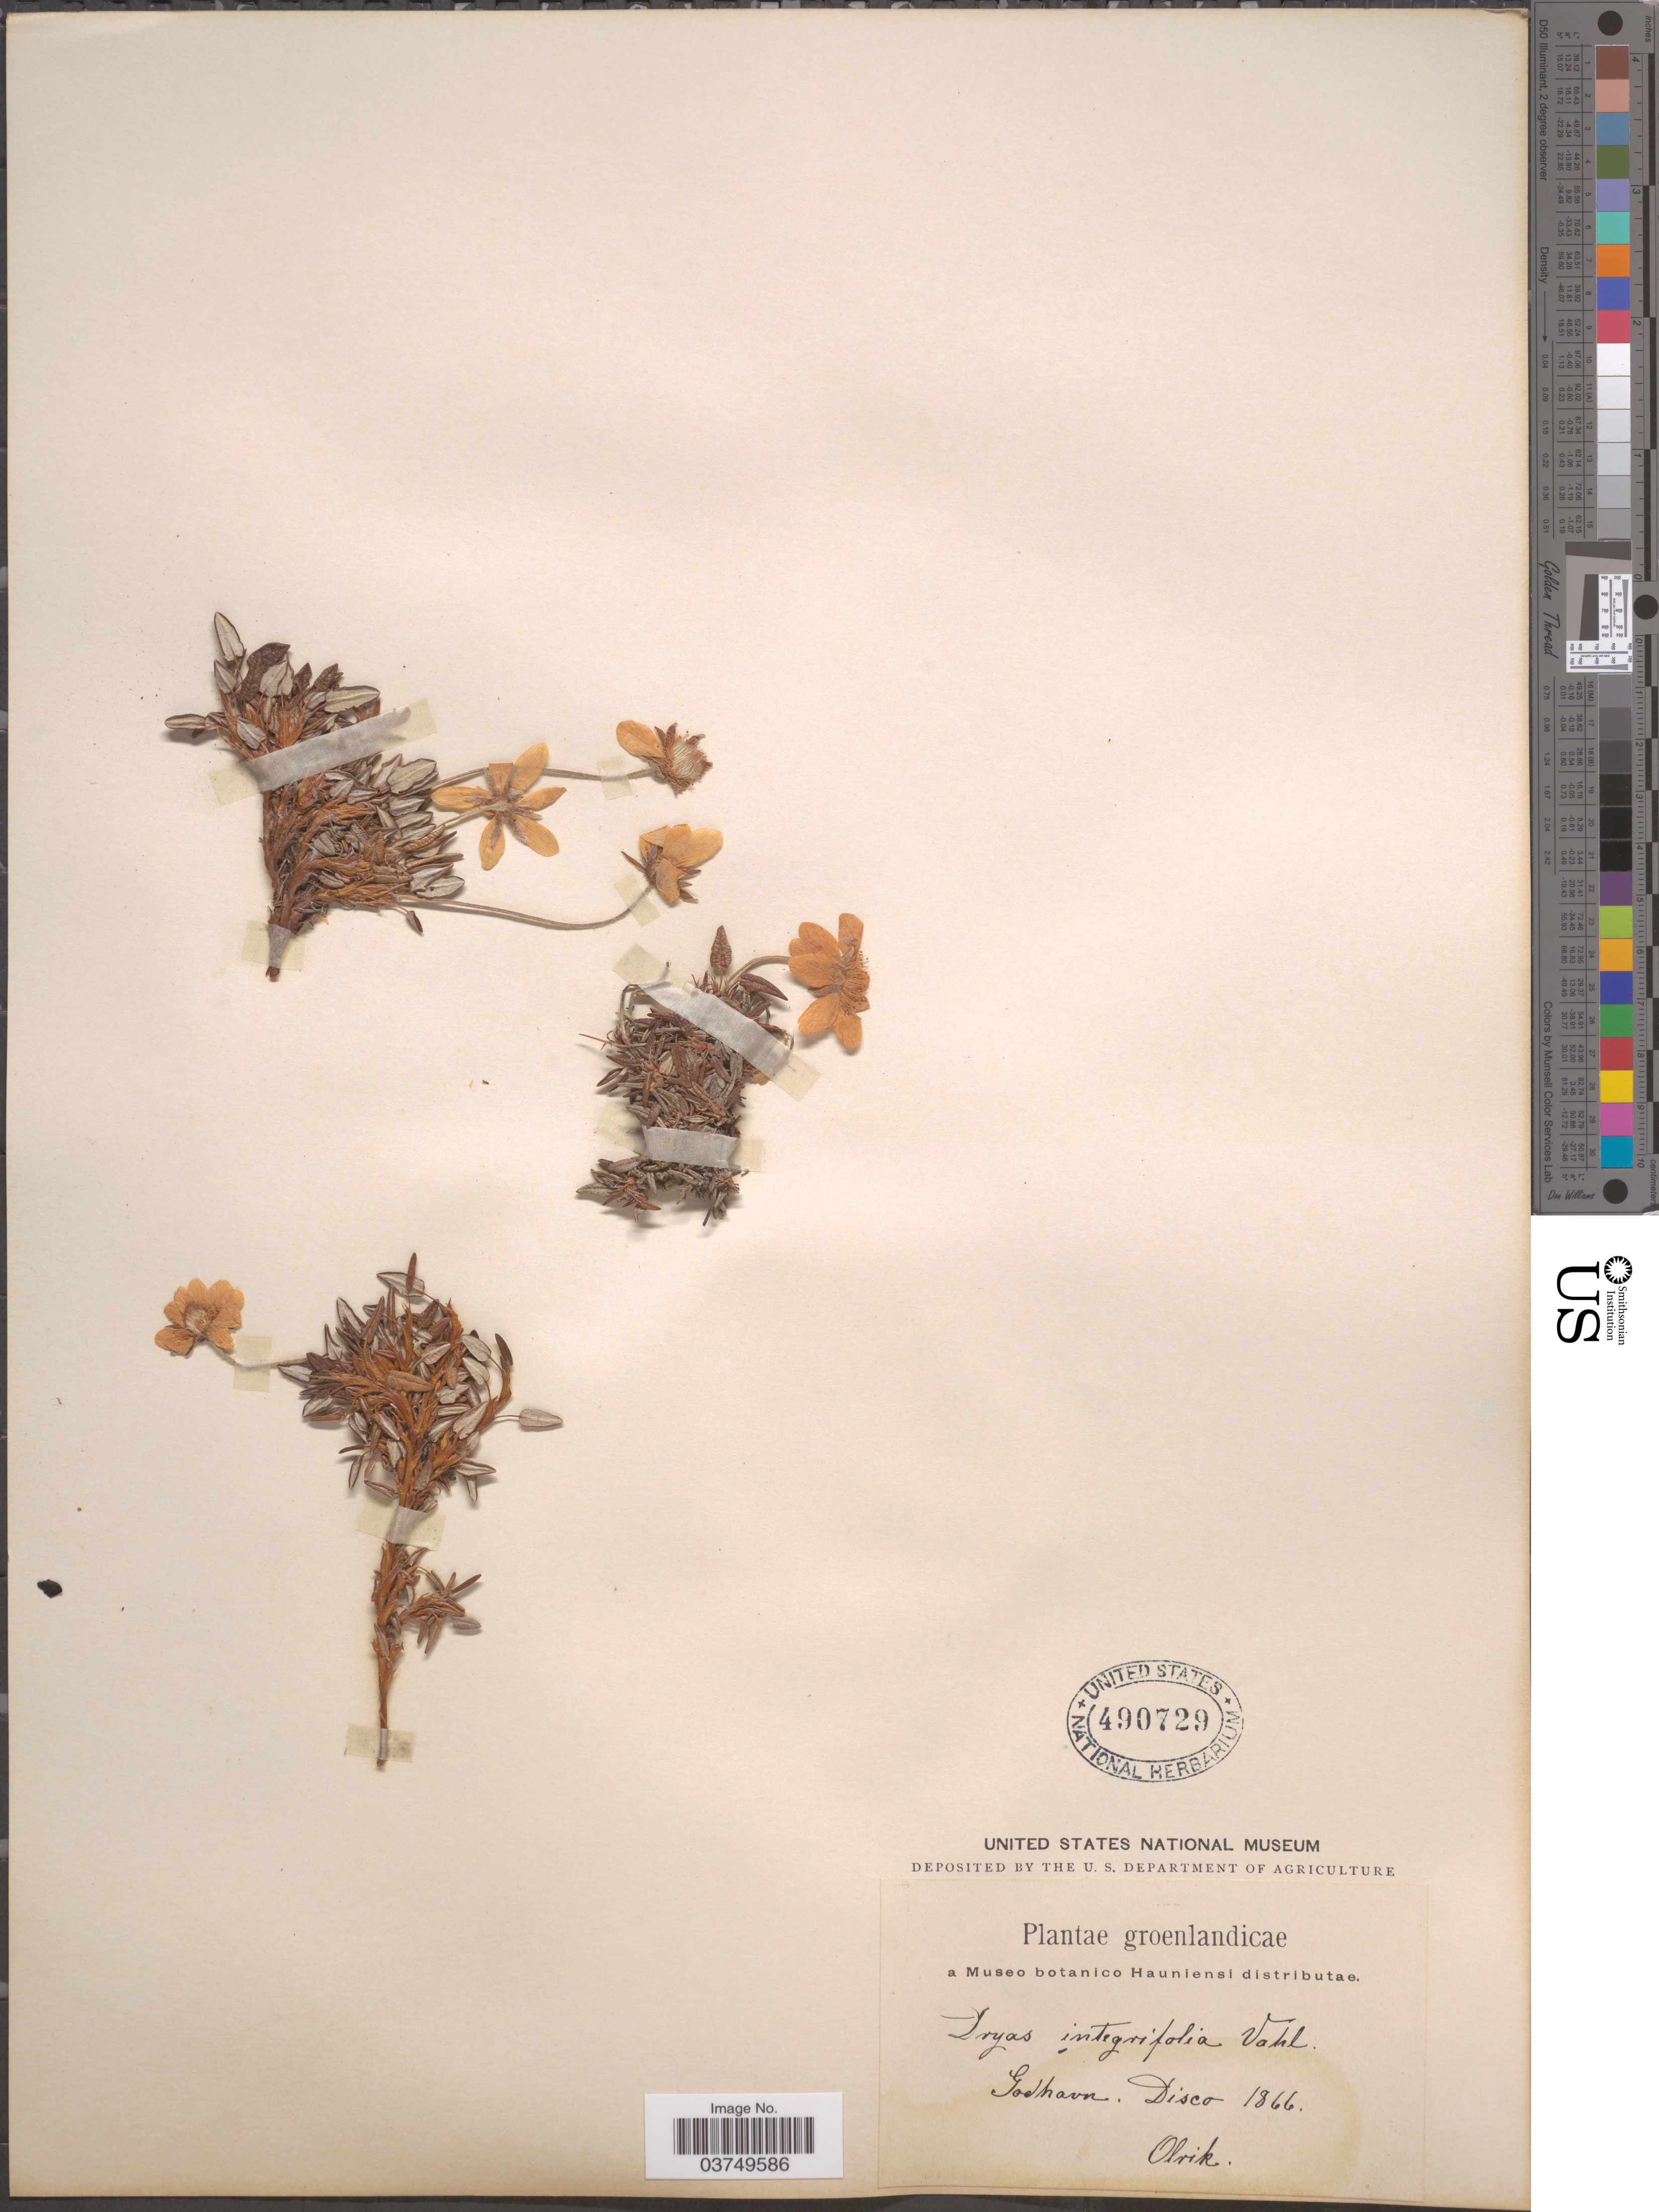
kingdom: Plantae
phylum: Tracheophyta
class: Magnoliopsida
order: Rosales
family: Rosaceae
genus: Dryas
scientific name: Dryas integrifolia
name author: Vahl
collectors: Olrik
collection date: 1866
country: Greenland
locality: Groenlandicae. Godhavn. Disco.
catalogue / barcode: US 490729